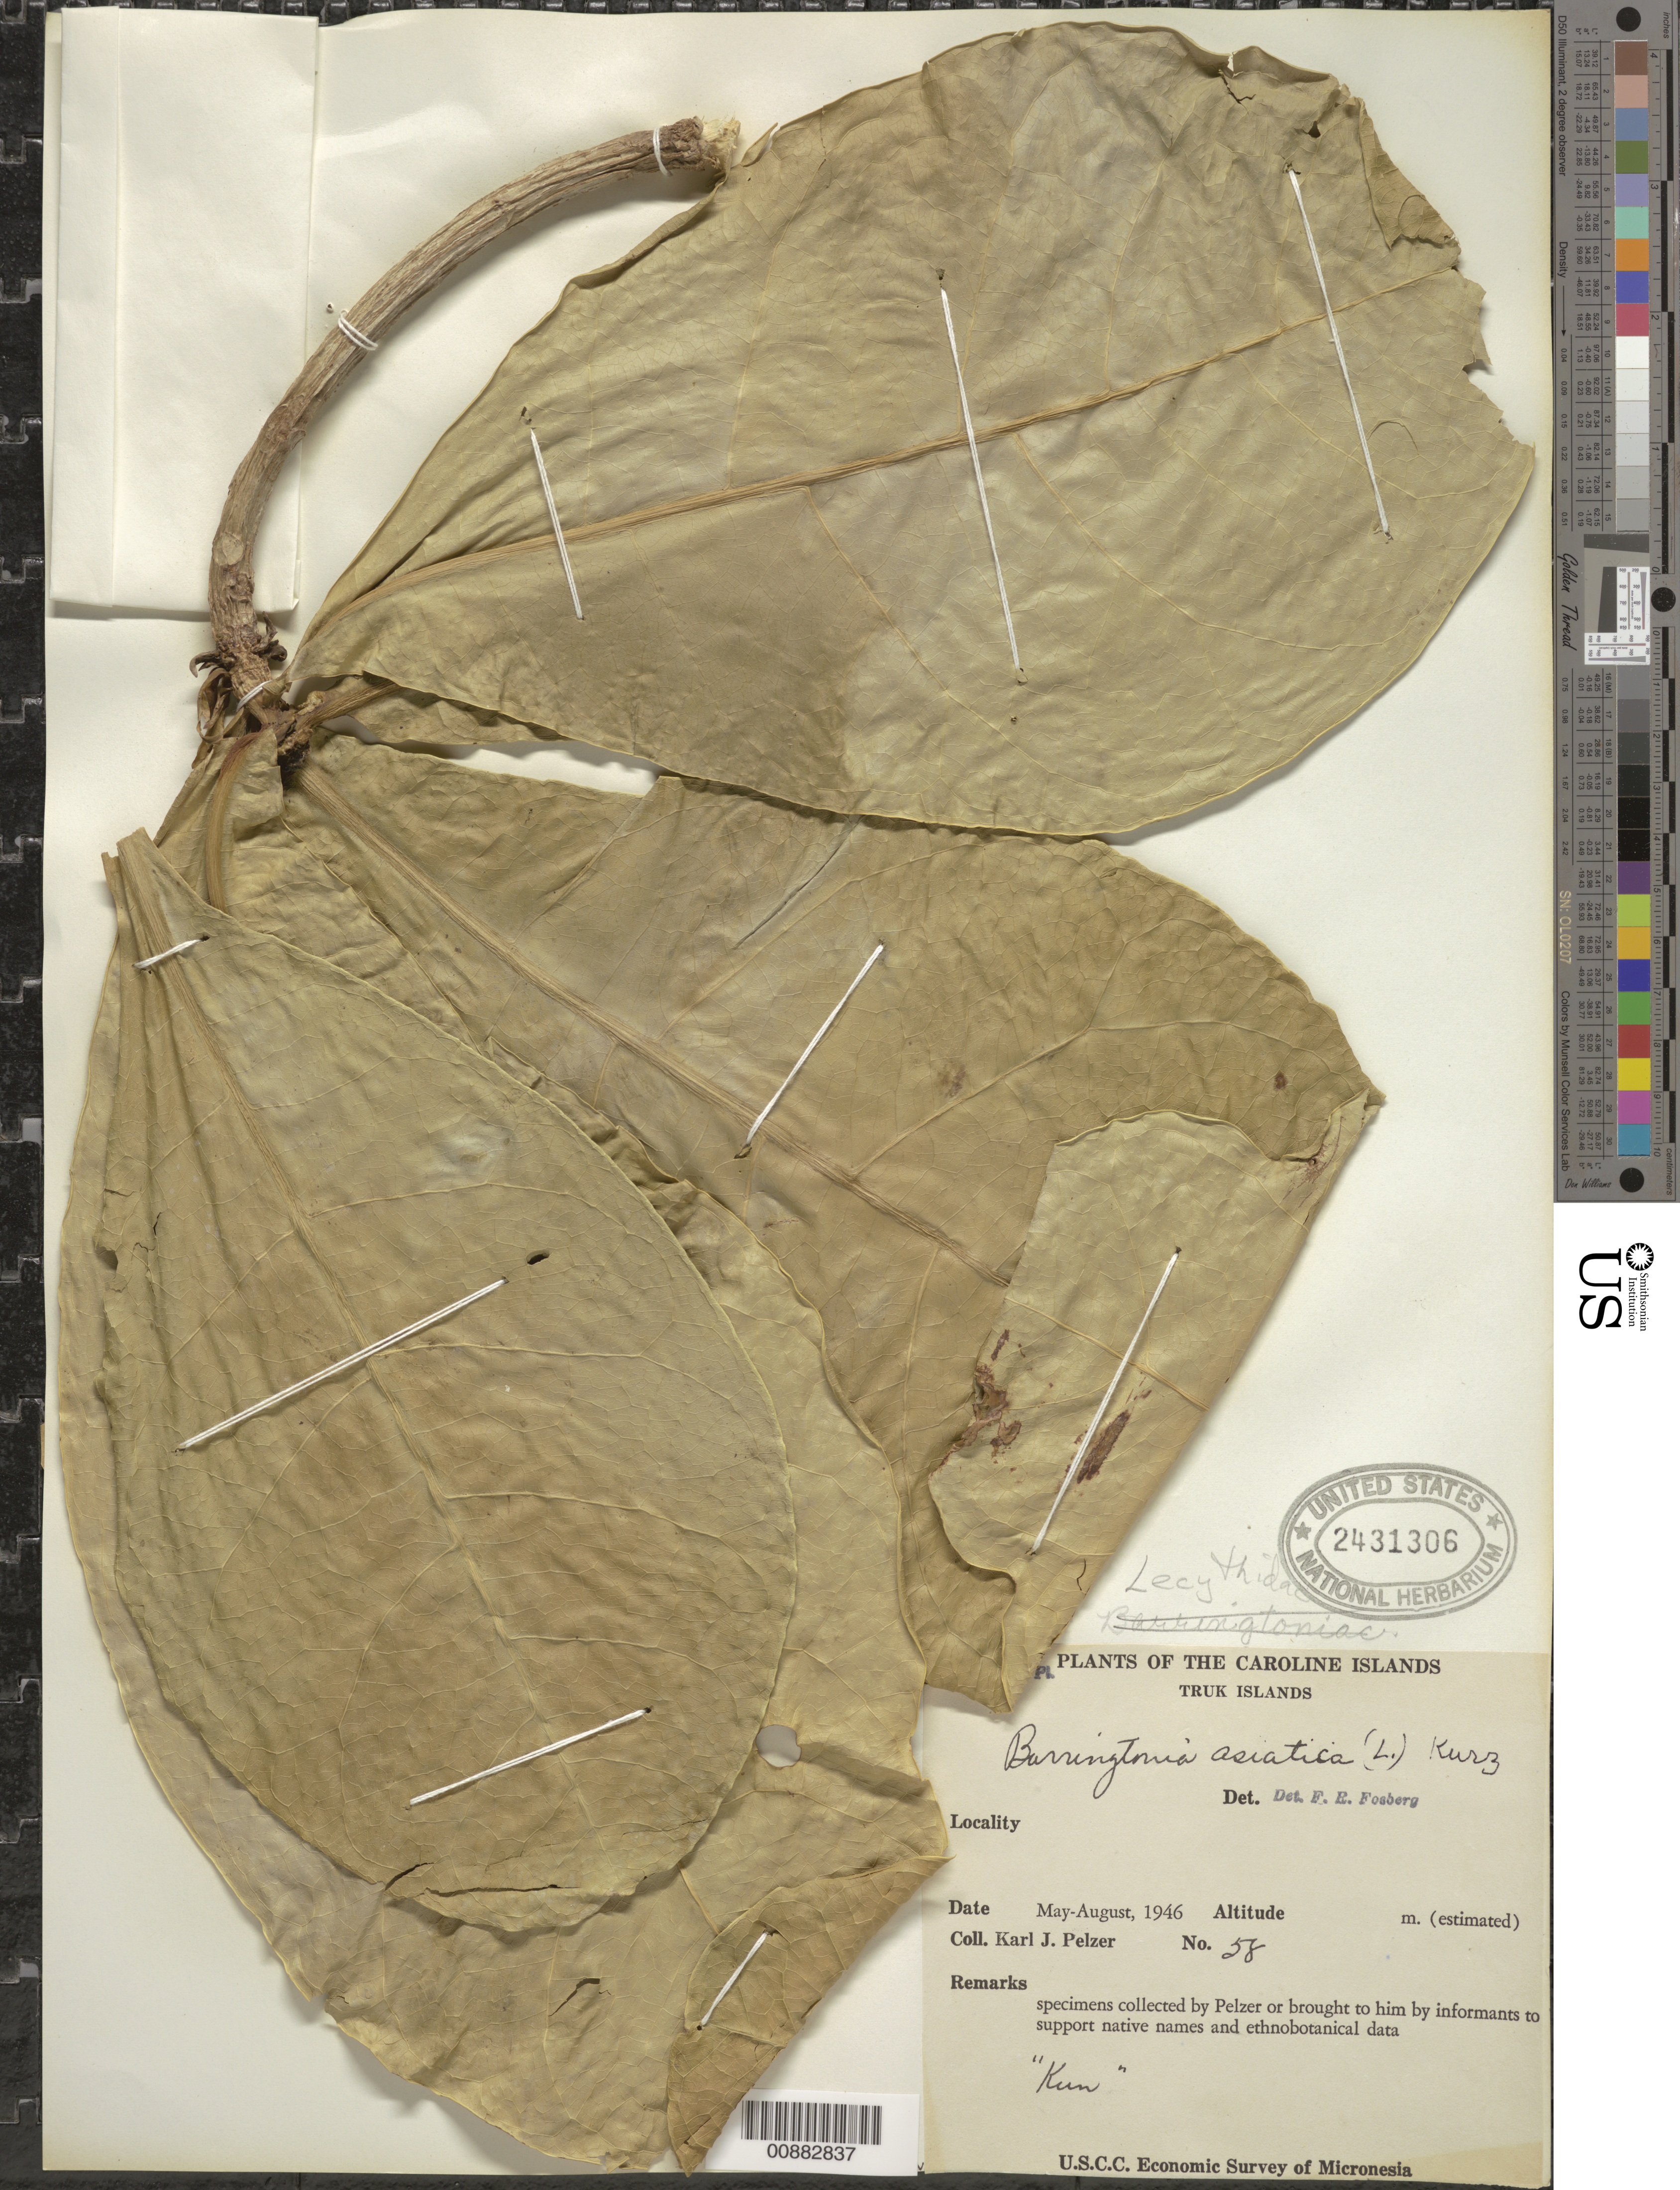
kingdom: Plantae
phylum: Tracheophyta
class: Magnoliopsida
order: Ericales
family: Lecythidaceae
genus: Barringtonia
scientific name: Barringtonia asiatica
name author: (L.) Kurz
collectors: K. J. Pelzer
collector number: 58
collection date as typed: May 1946 to Aug 1946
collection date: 1946-05/1946-08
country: Micronesia, Federated States of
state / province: Truk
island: Truk (Chuuk) Is.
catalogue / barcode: US 2431306